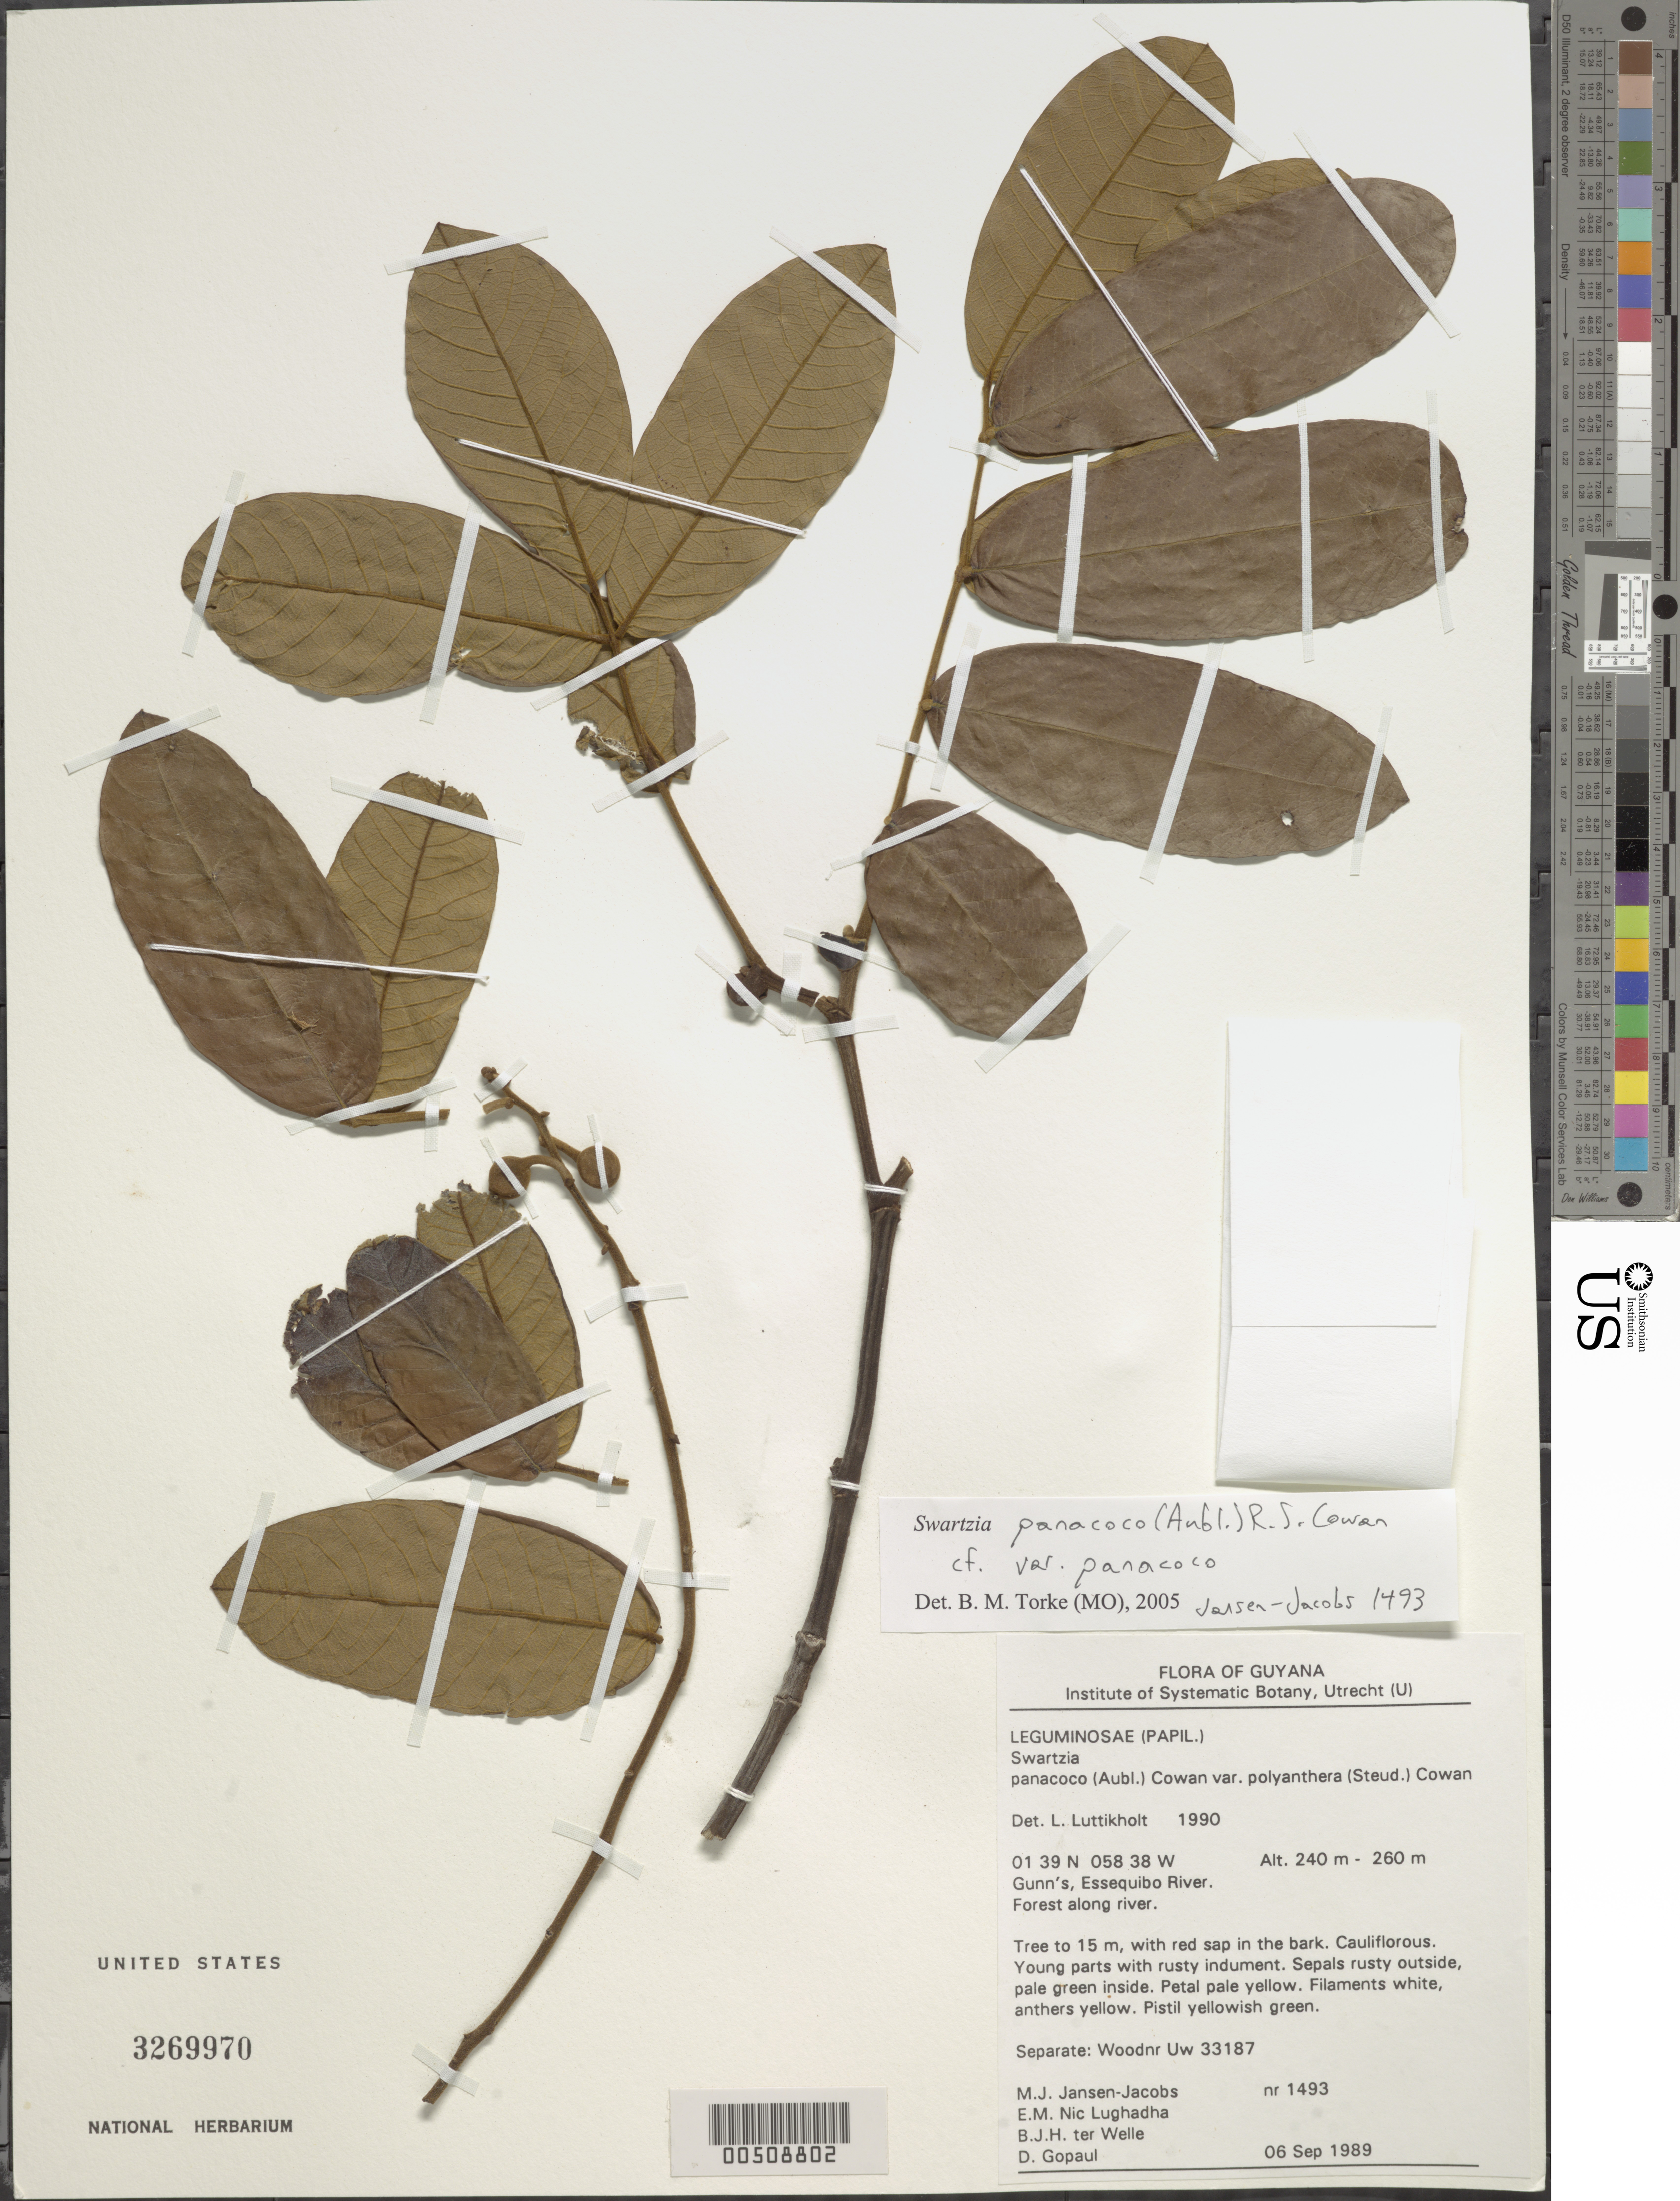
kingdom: Plantae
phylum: Tracheophyta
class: Magnoliopsida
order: Fabales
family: Fabaceae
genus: Swartzia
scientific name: Swartzia panacoco var. panacoco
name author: (Aubl.) R.S. Cowan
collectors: M. J. Jansen-Jacobs, B. Welle, D. Gopaul & E. Nic Lughadha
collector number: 1493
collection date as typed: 06 Sep 1989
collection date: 1989-09-06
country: Guyana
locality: Gunn's Essequibo River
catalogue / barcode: US 3269970